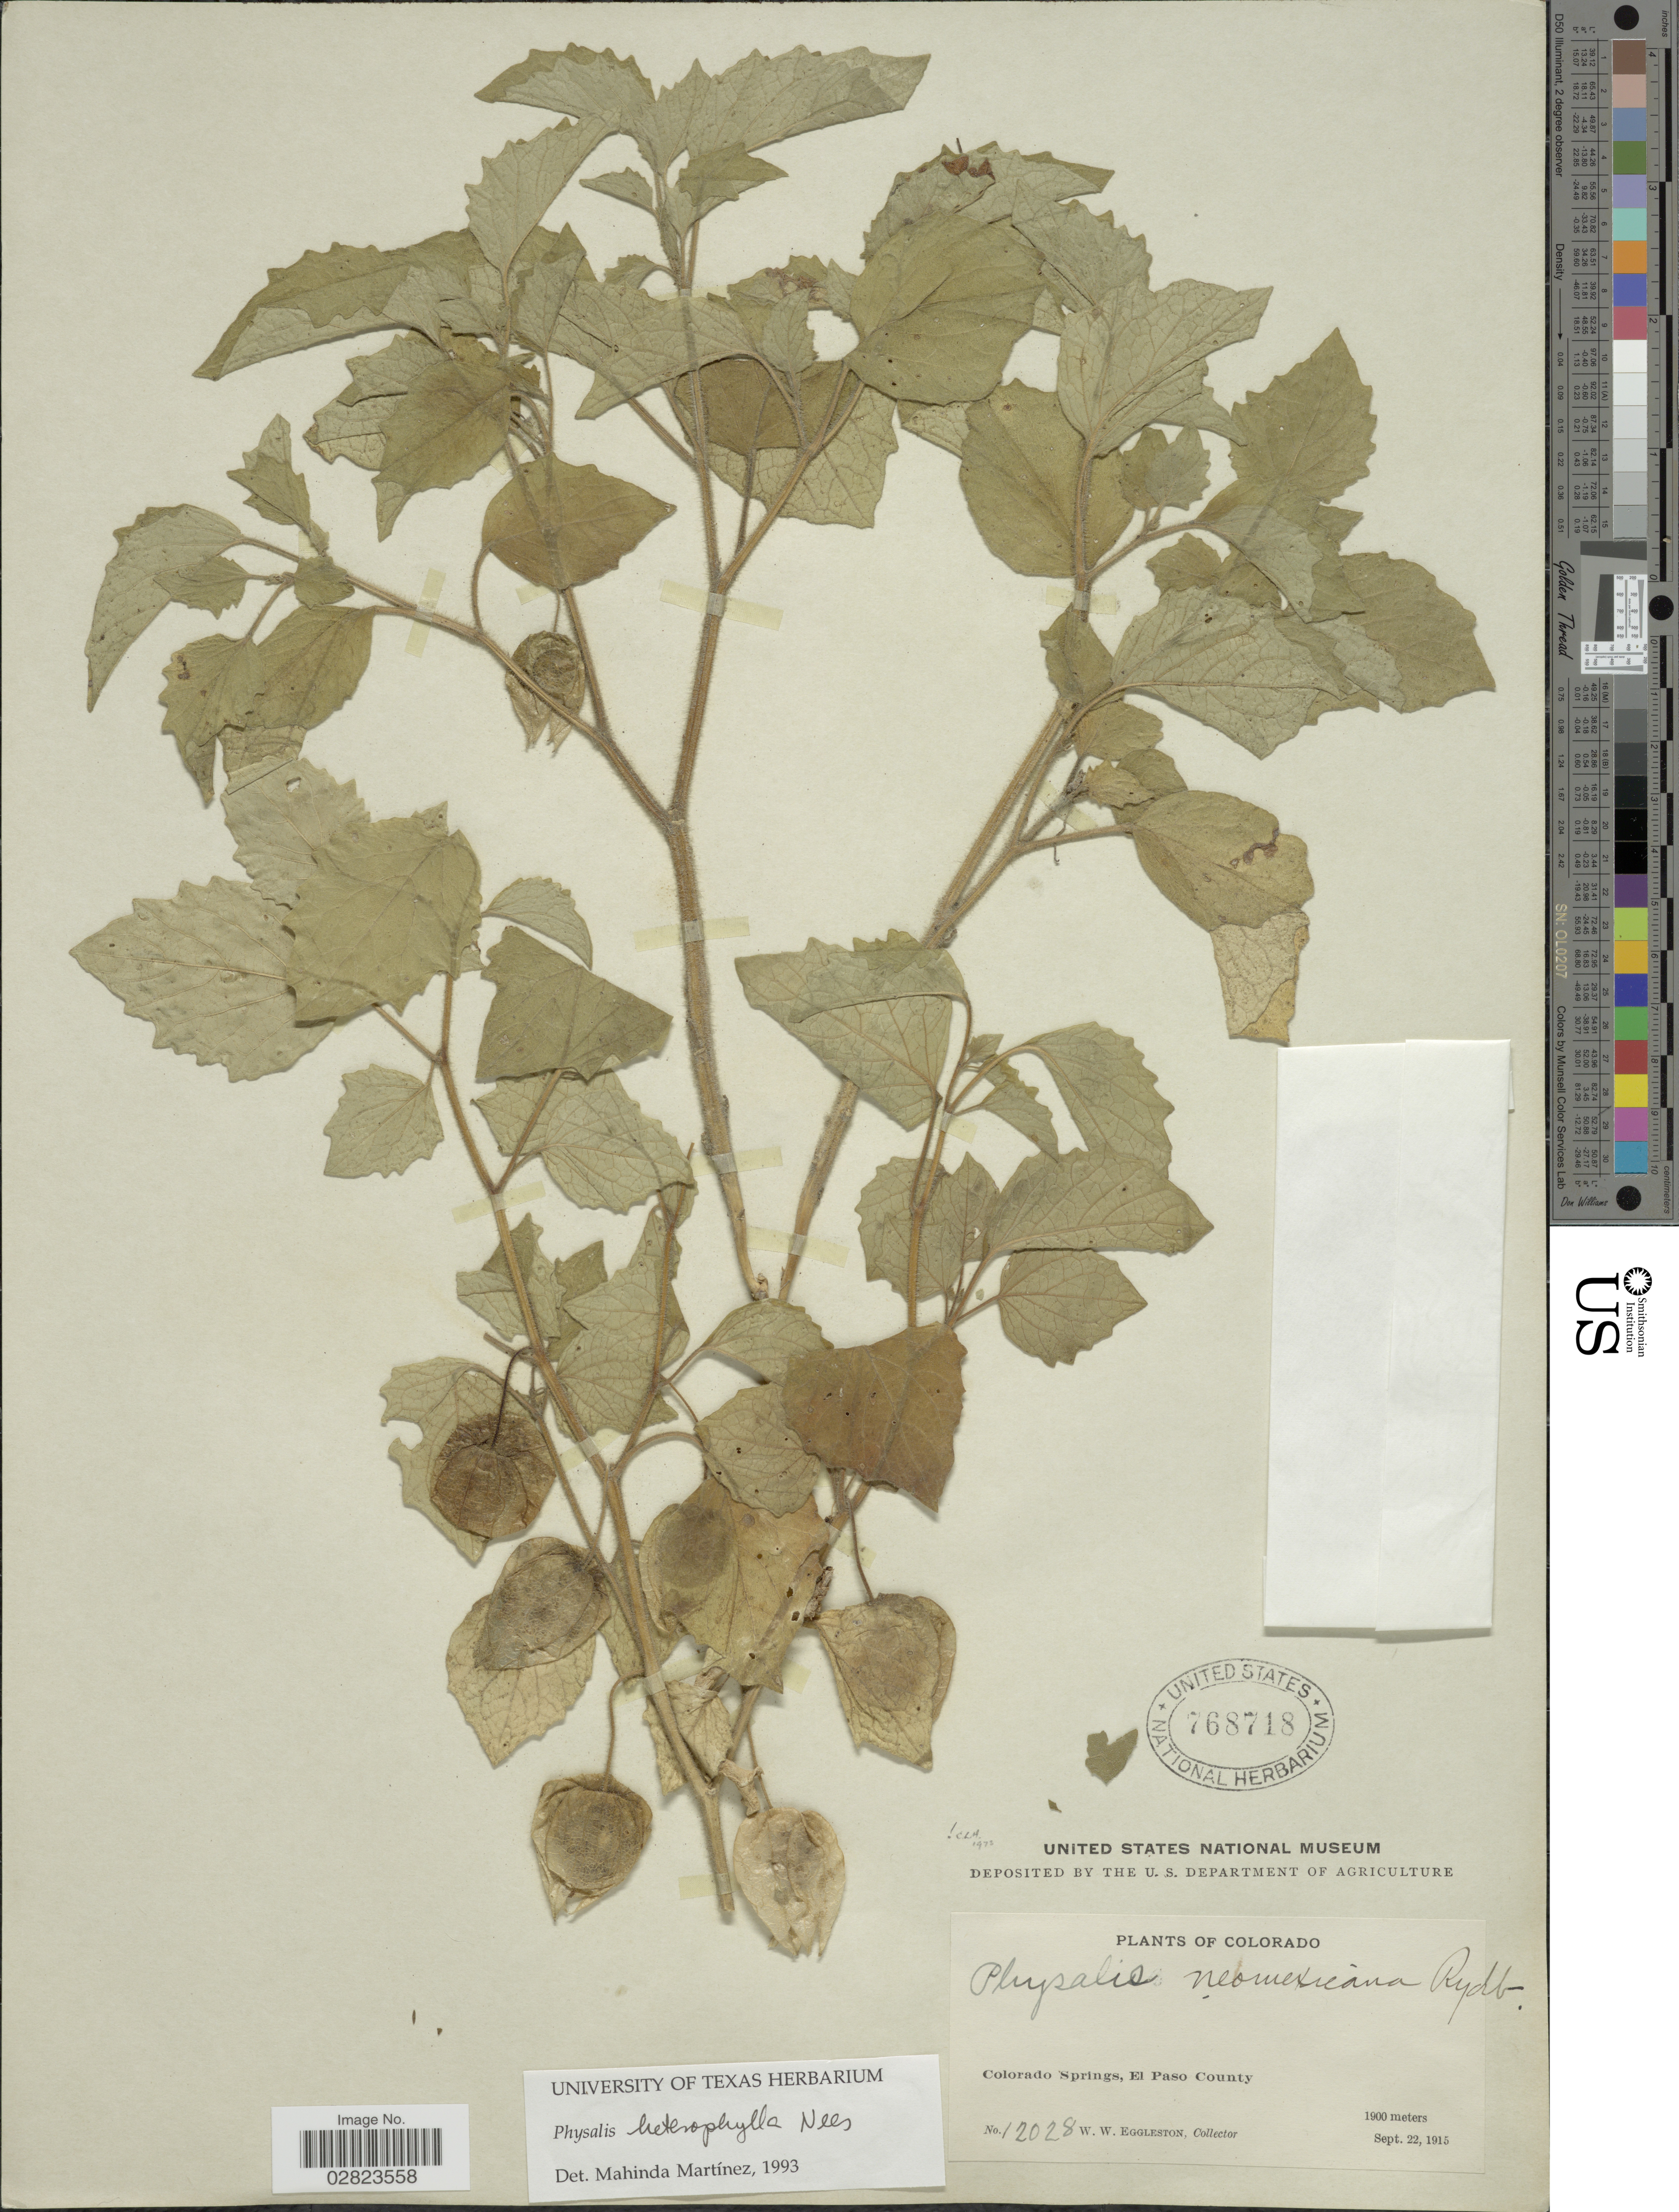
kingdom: Plantae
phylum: Tracheophyta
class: Magnoliopsida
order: Solanales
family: Solanaceae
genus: Physalis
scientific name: Physalis heterophylla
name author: Nees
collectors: W. W. Eggleston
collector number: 12028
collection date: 1915-09-22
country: United States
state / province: Colorado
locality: Colorado Springs, El Paso County.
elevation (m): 1900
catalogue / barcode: US 768718